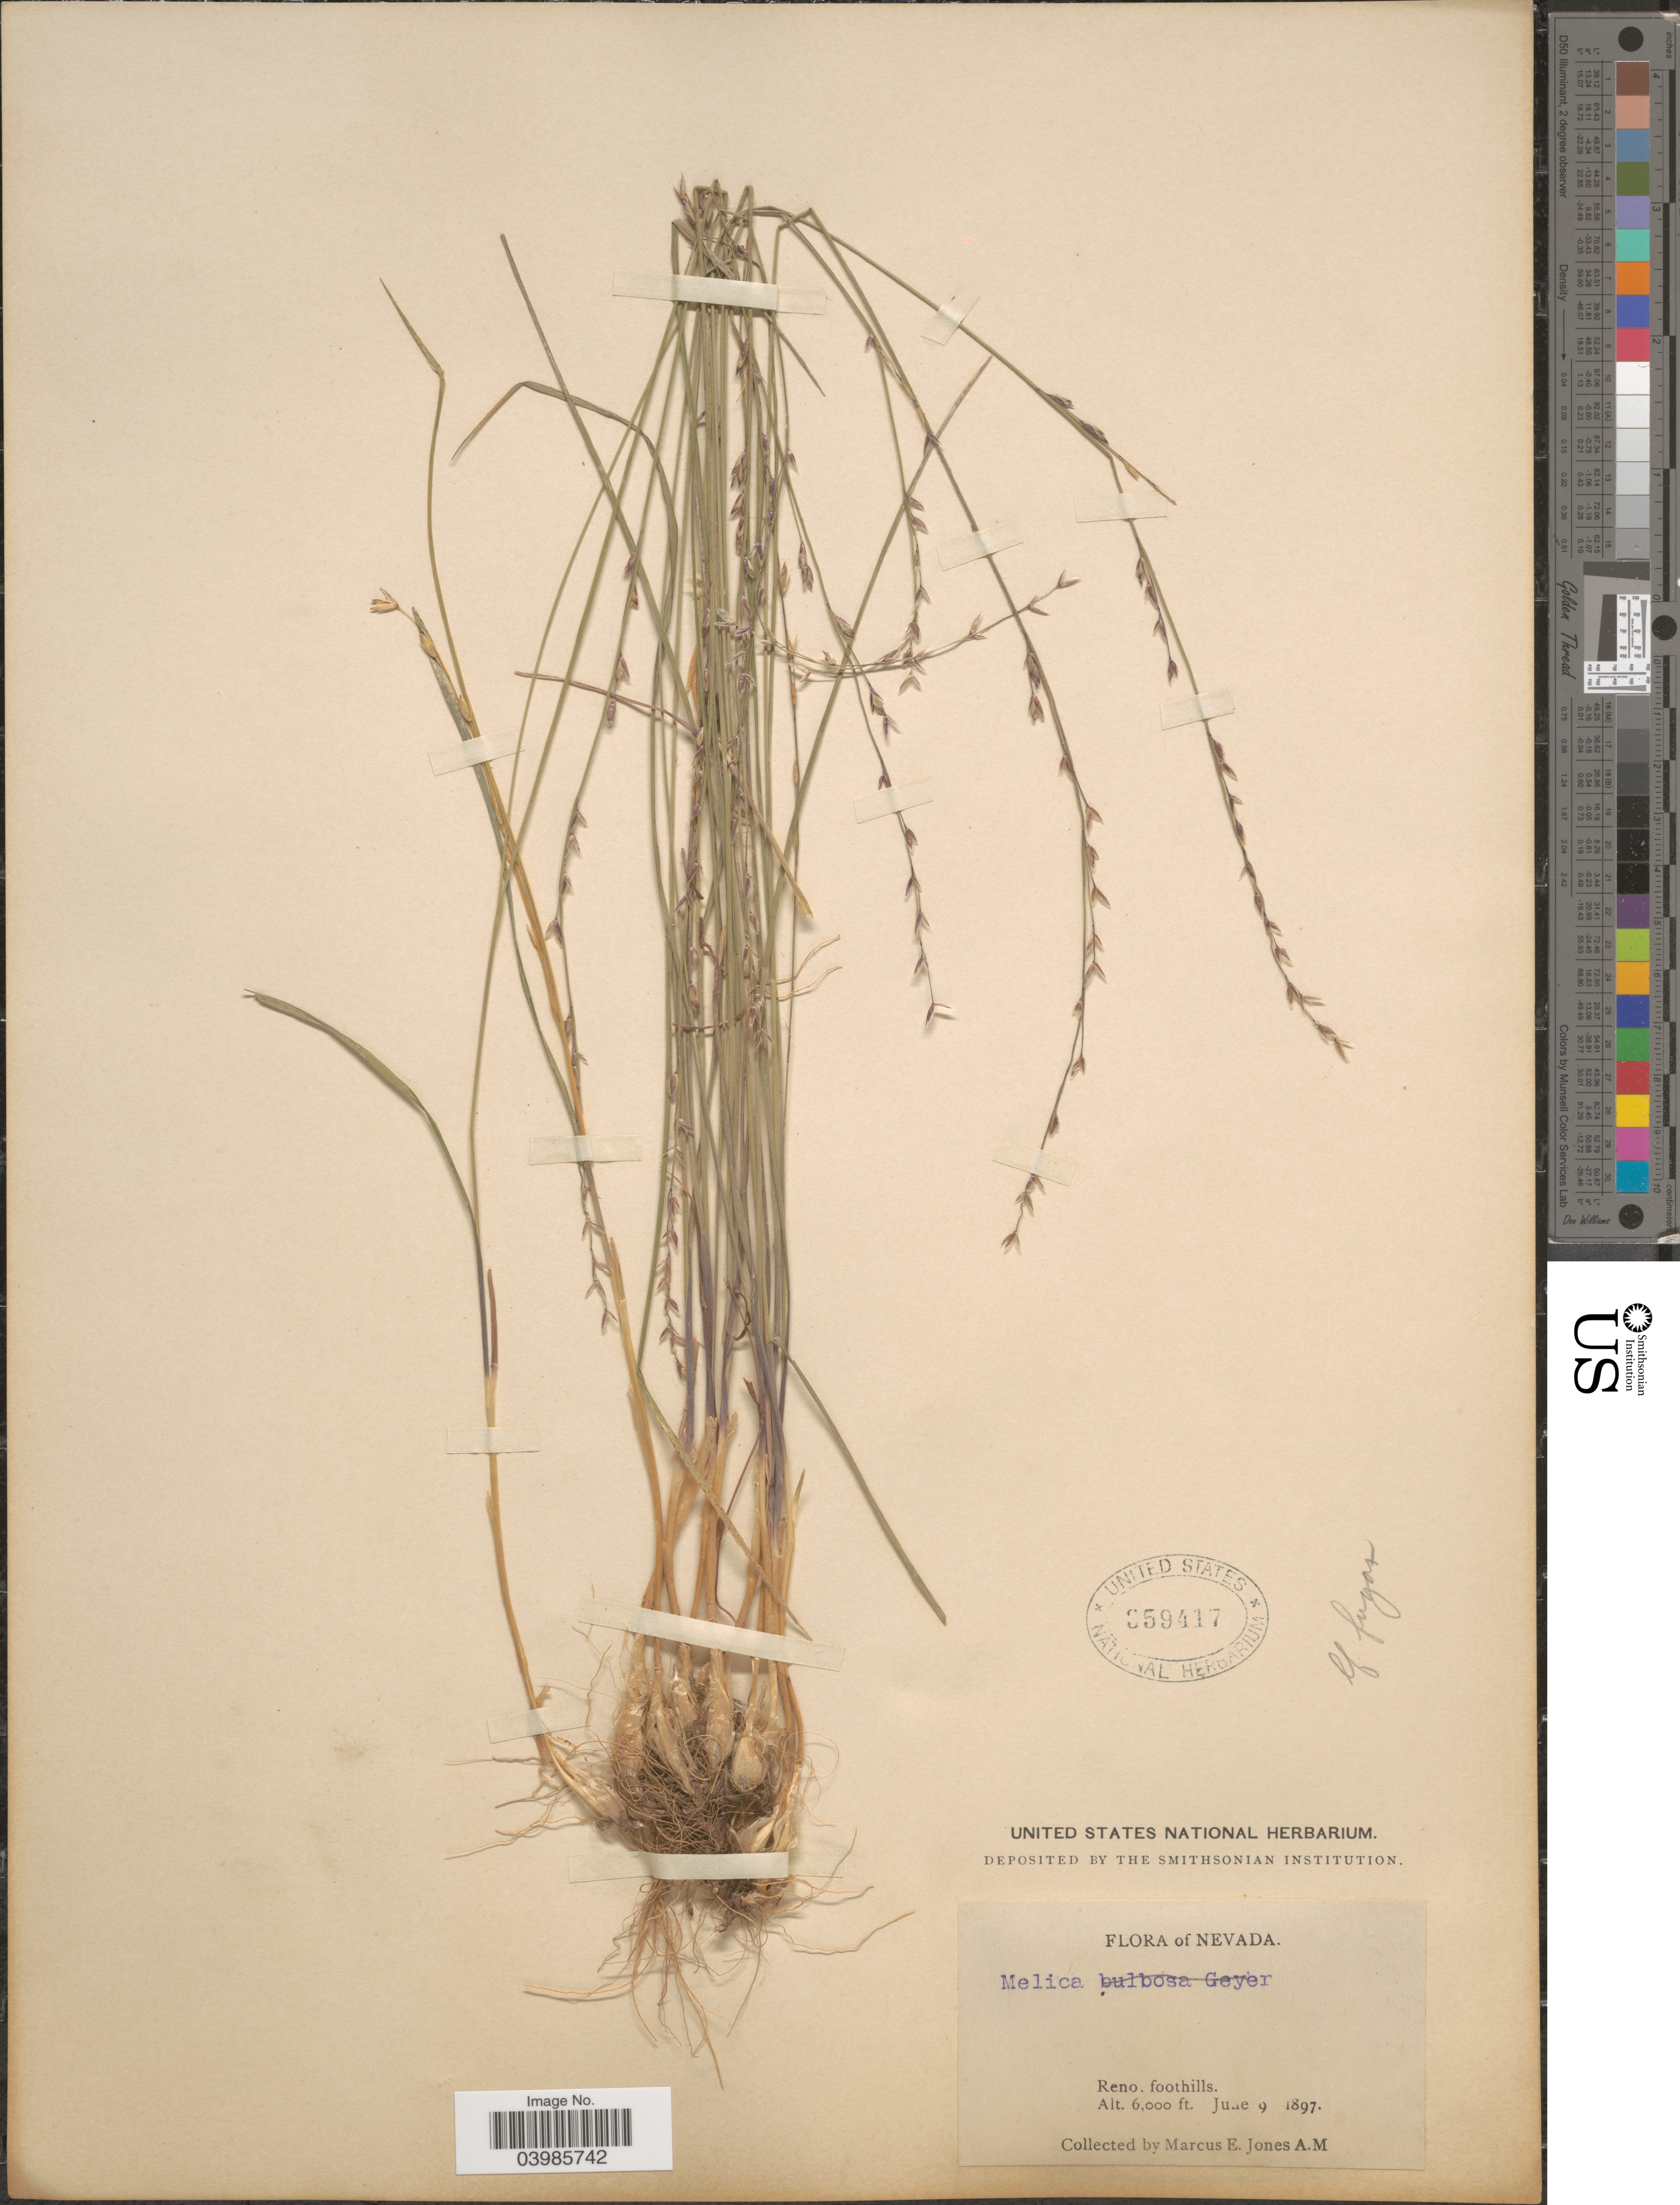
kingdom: Plantae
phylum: Tracheophyta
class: Liliopsida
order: Poales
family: Poaceae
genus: Melica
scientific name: Melica fugax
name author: Bol.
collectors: M. E. Jones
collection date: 1897-06-09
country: United States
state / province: Nevada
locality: Reno foothills.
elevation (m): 1829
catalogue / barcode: US 359417